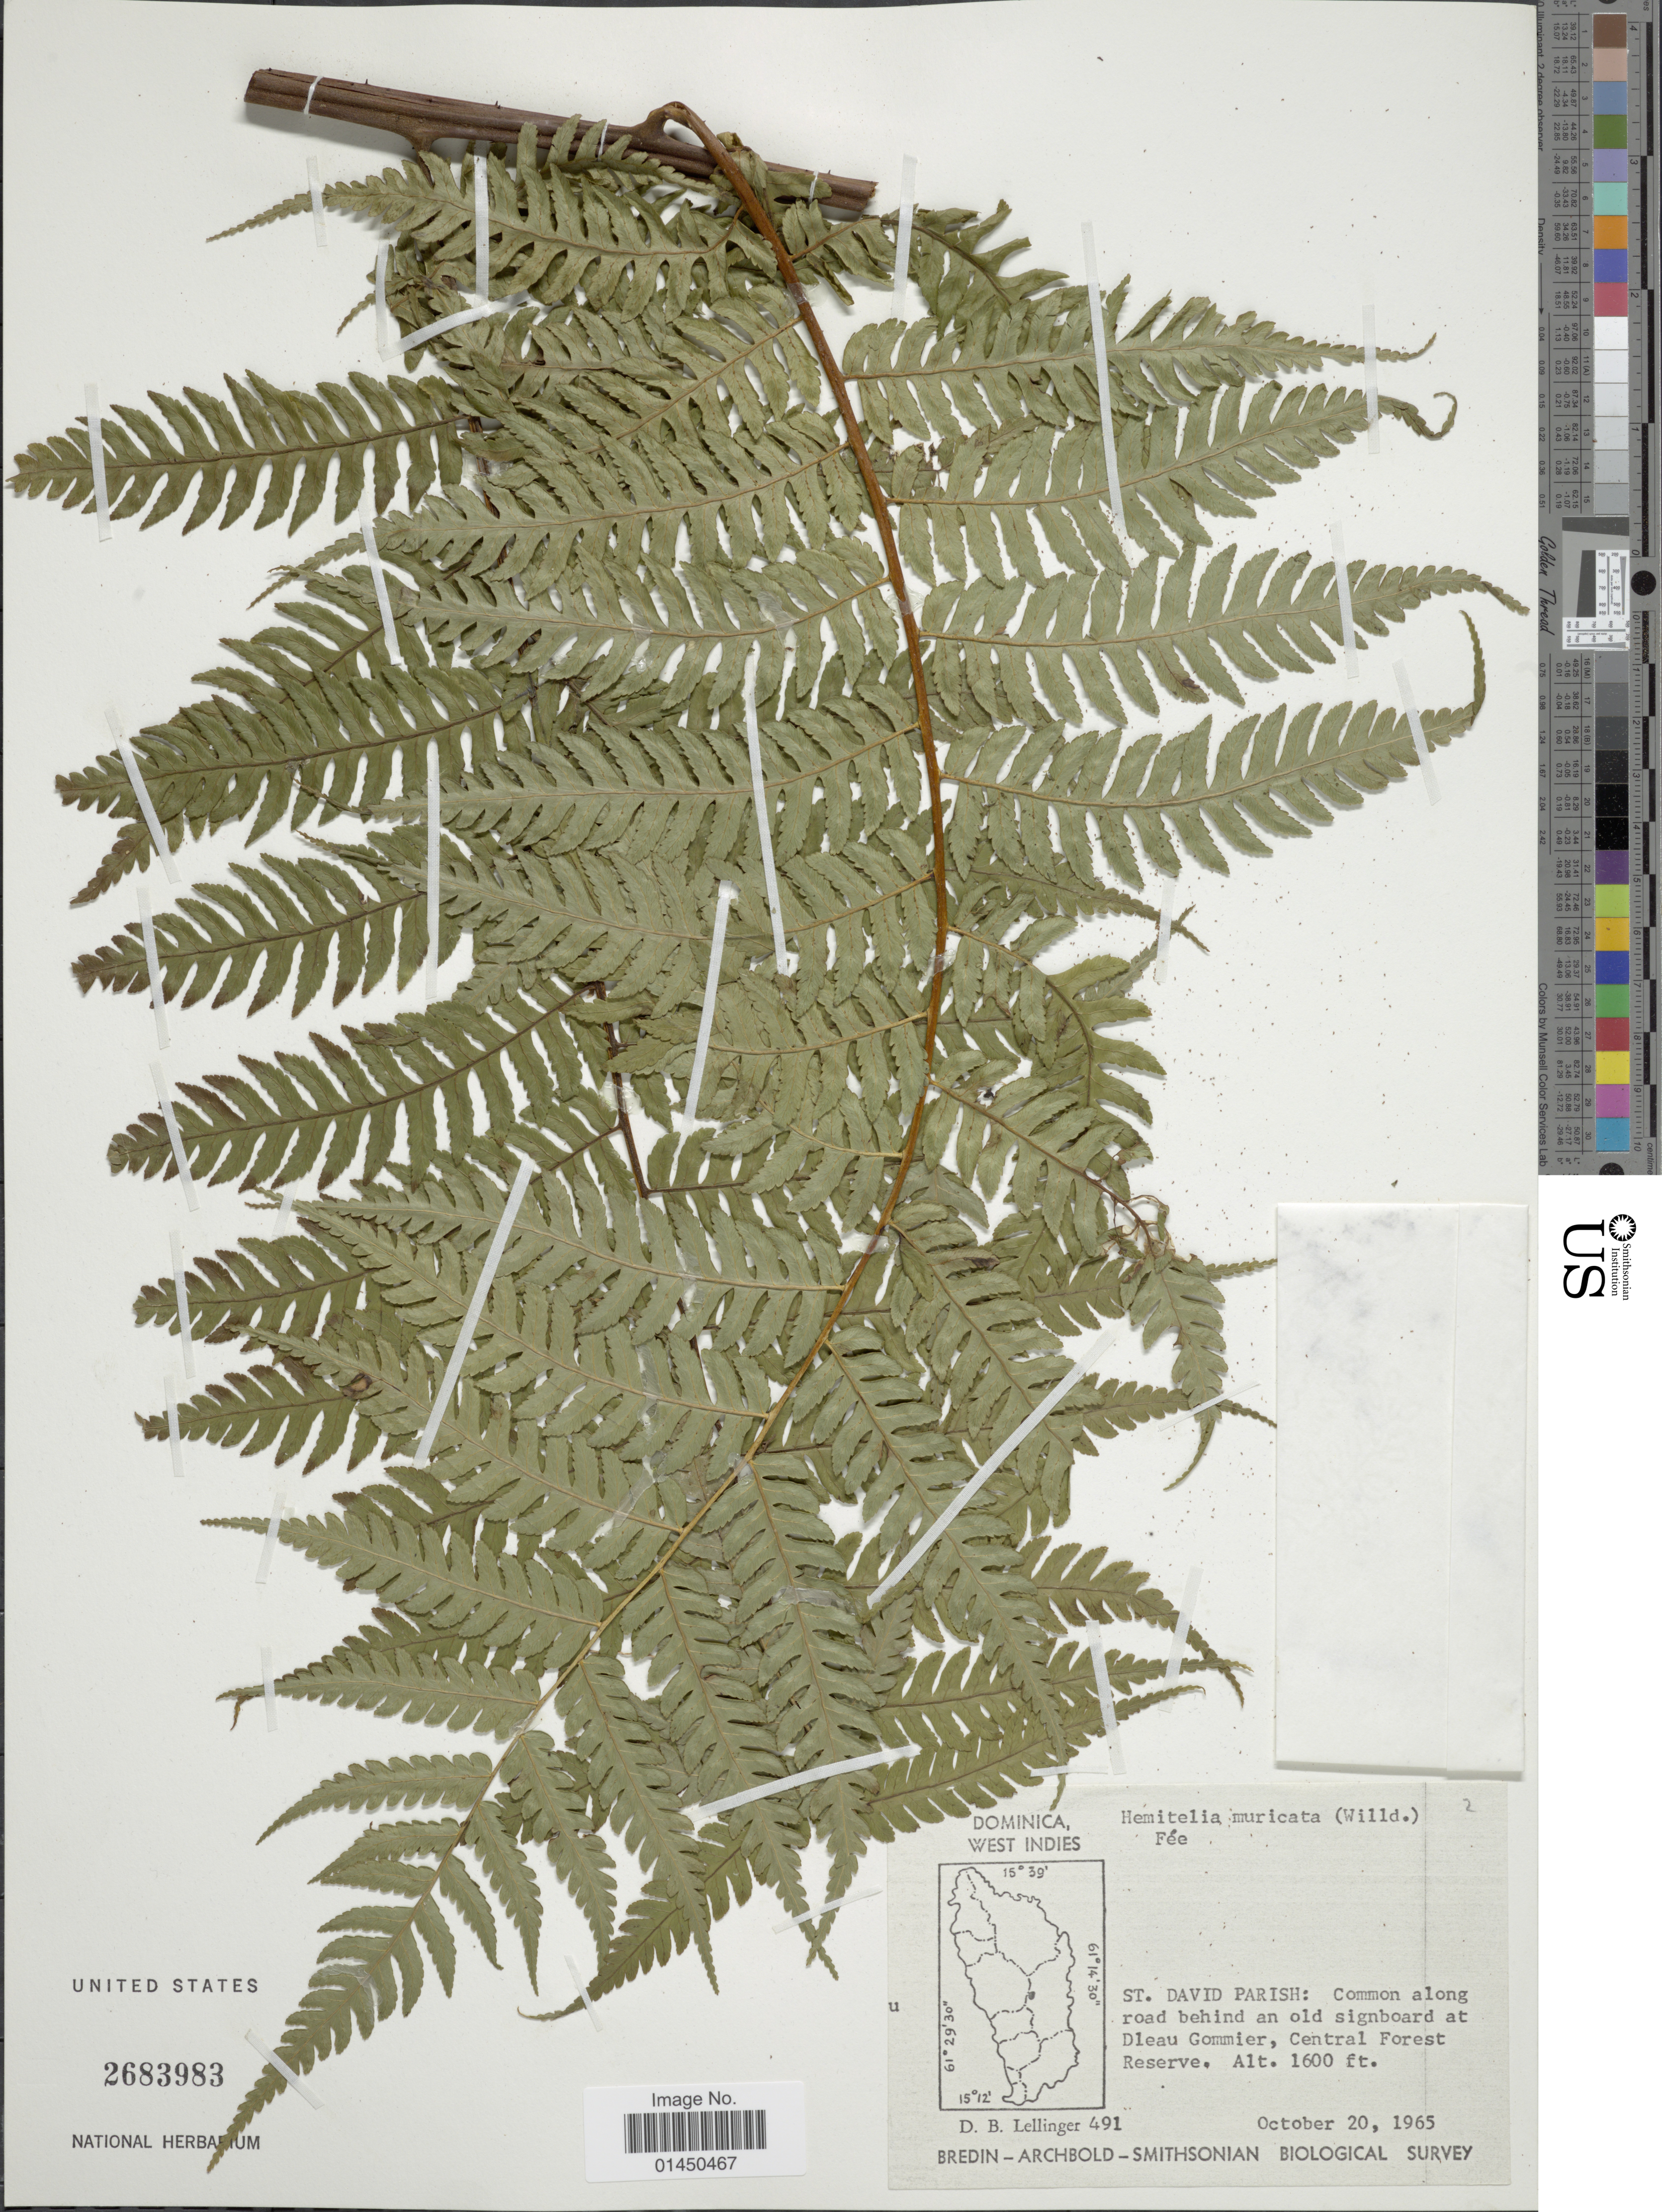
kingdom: Plantae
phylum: Tracheophyta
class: Polypodiopsida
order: Cyatheales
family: Cyatheaceae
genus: Cyathea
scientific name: Cyathea muricata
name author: (Willd.) Fée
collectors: D. B. Lellinger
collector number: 491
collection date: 1965-10-20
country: Dominica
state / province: St. David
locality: Common along road behind an old signboard at Dleau Gommier, Central Forest Reserve.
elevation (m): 488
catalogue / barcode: US 2683983